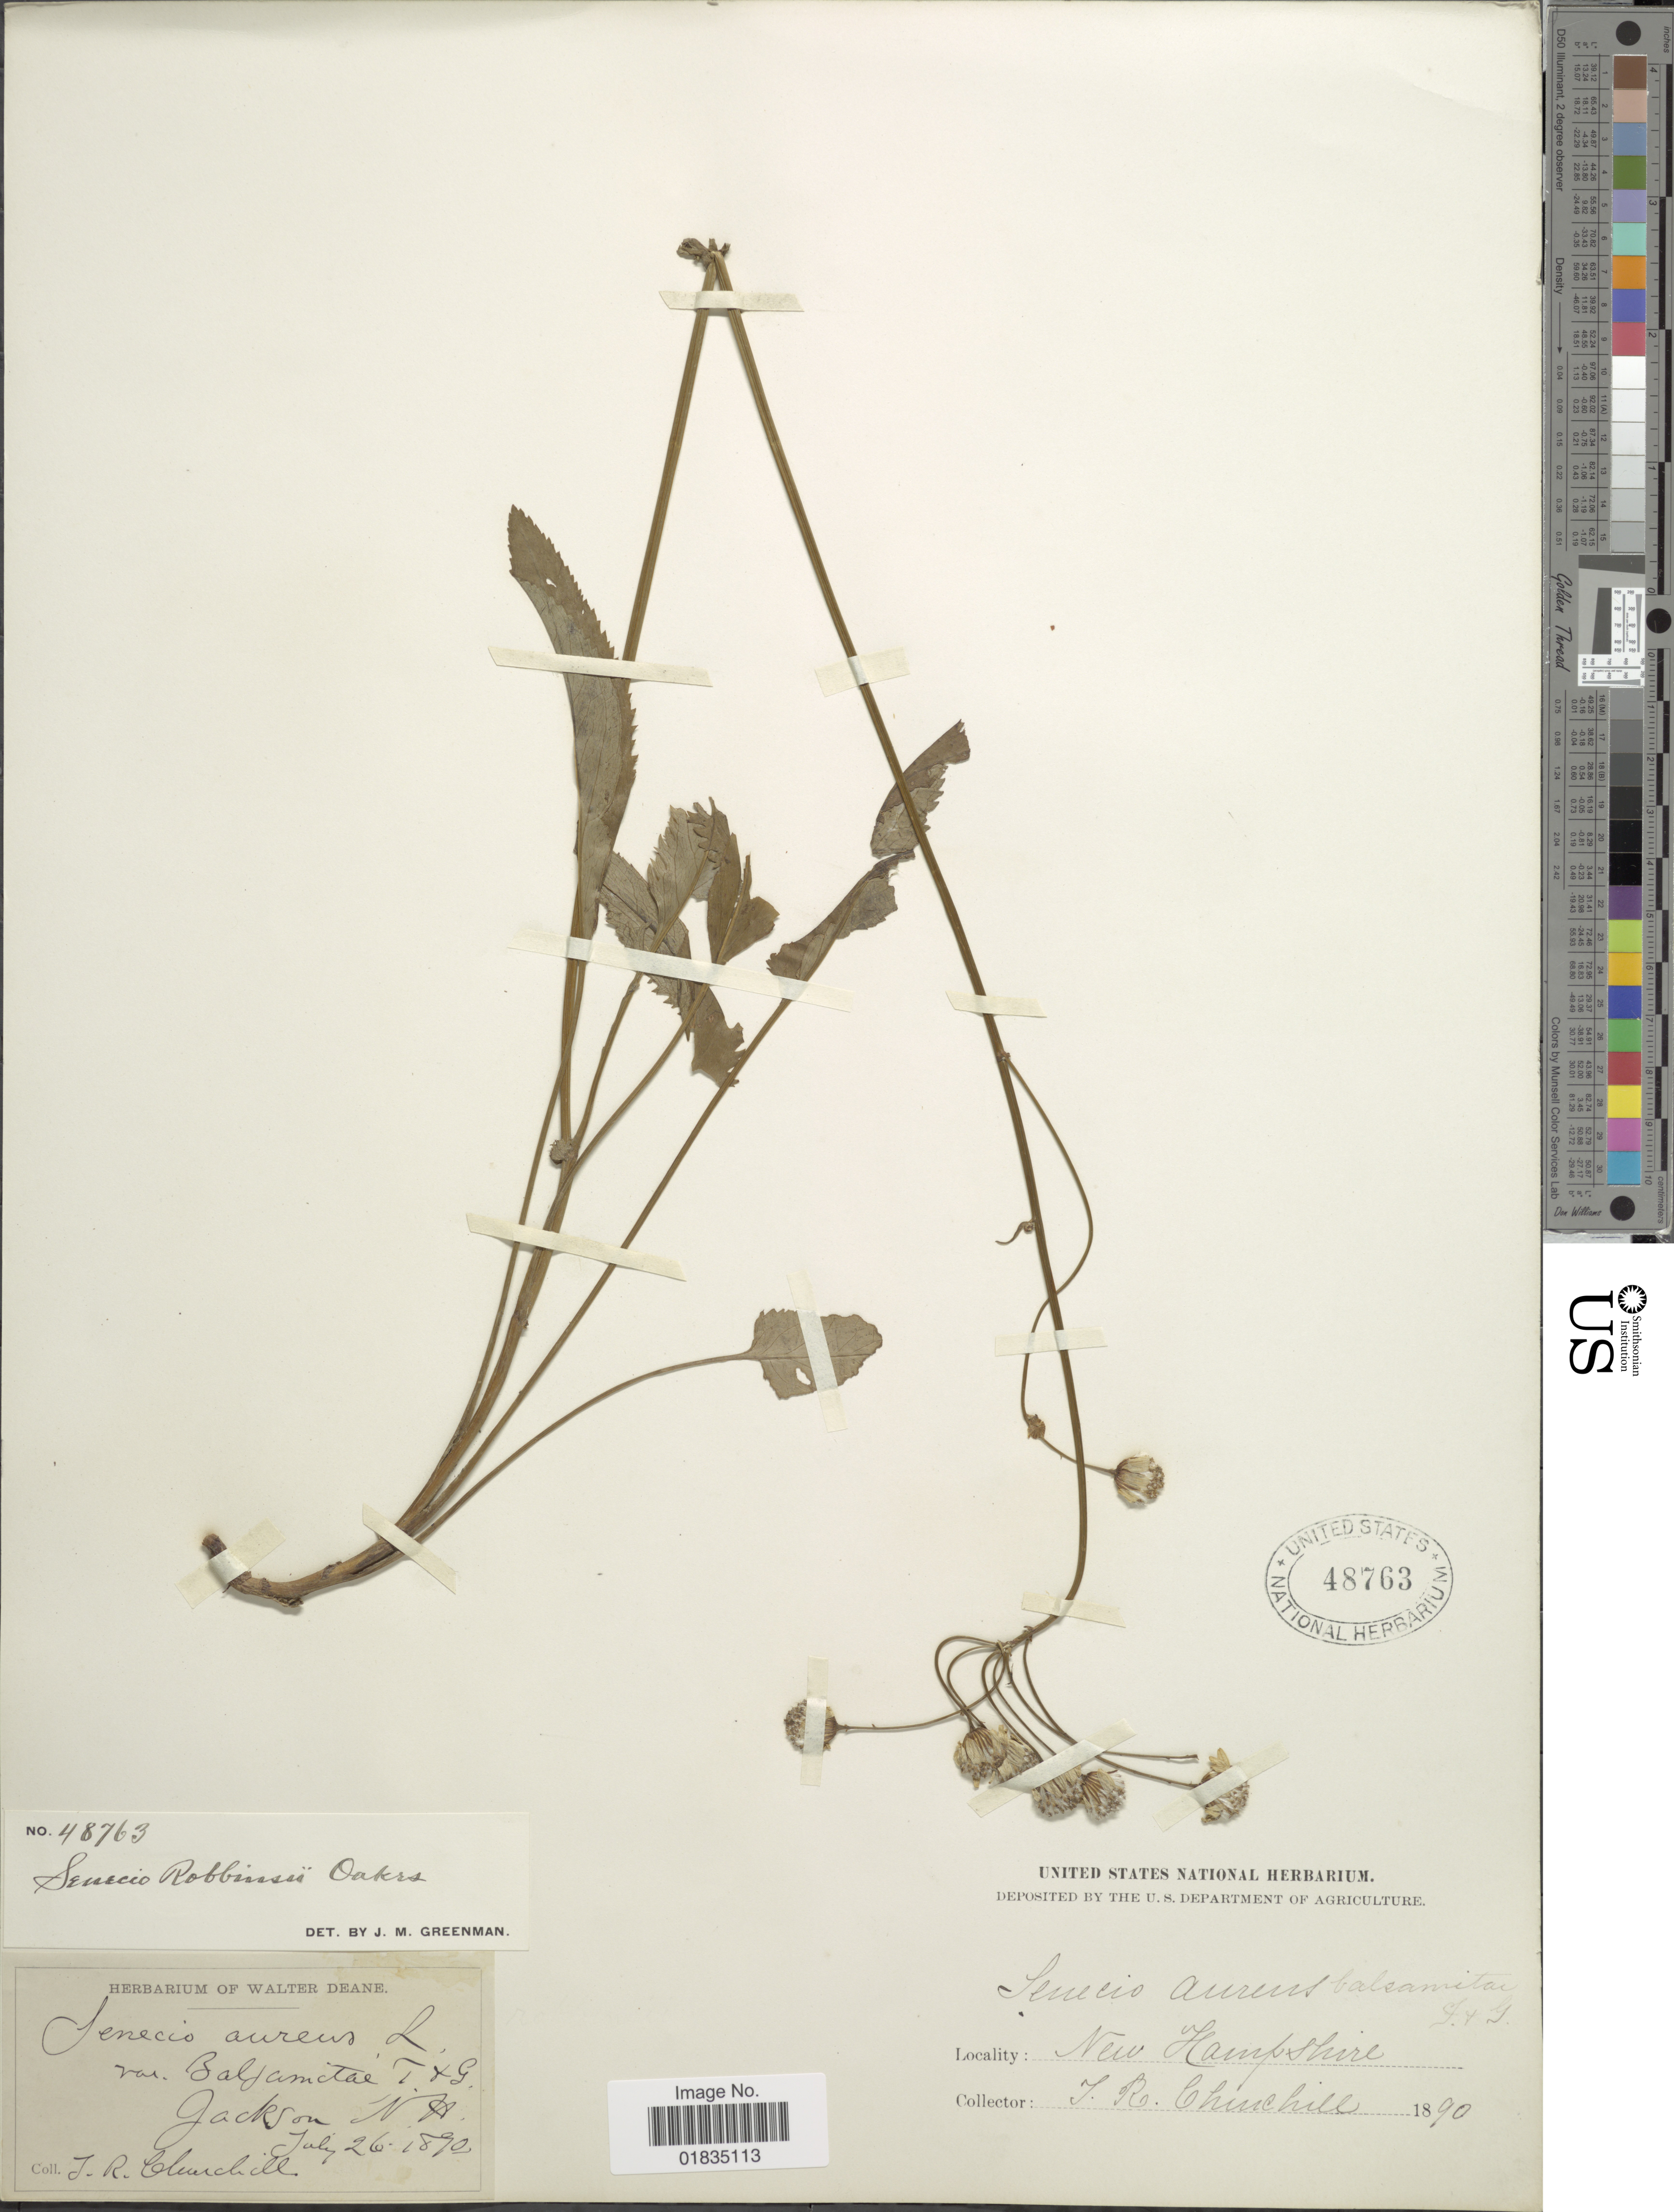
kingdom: Plantae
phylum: Tracheophyta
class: Magnoliopsida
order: Asterales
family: Asteraceae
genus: Packera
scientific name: Packera schweinitziana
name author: (Nutt.) W.A. Weber & Á. Löve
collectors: J. Churchill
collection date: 1890-07-26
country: United States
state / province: New Hampshire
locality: Jackson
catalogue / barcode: US 48763